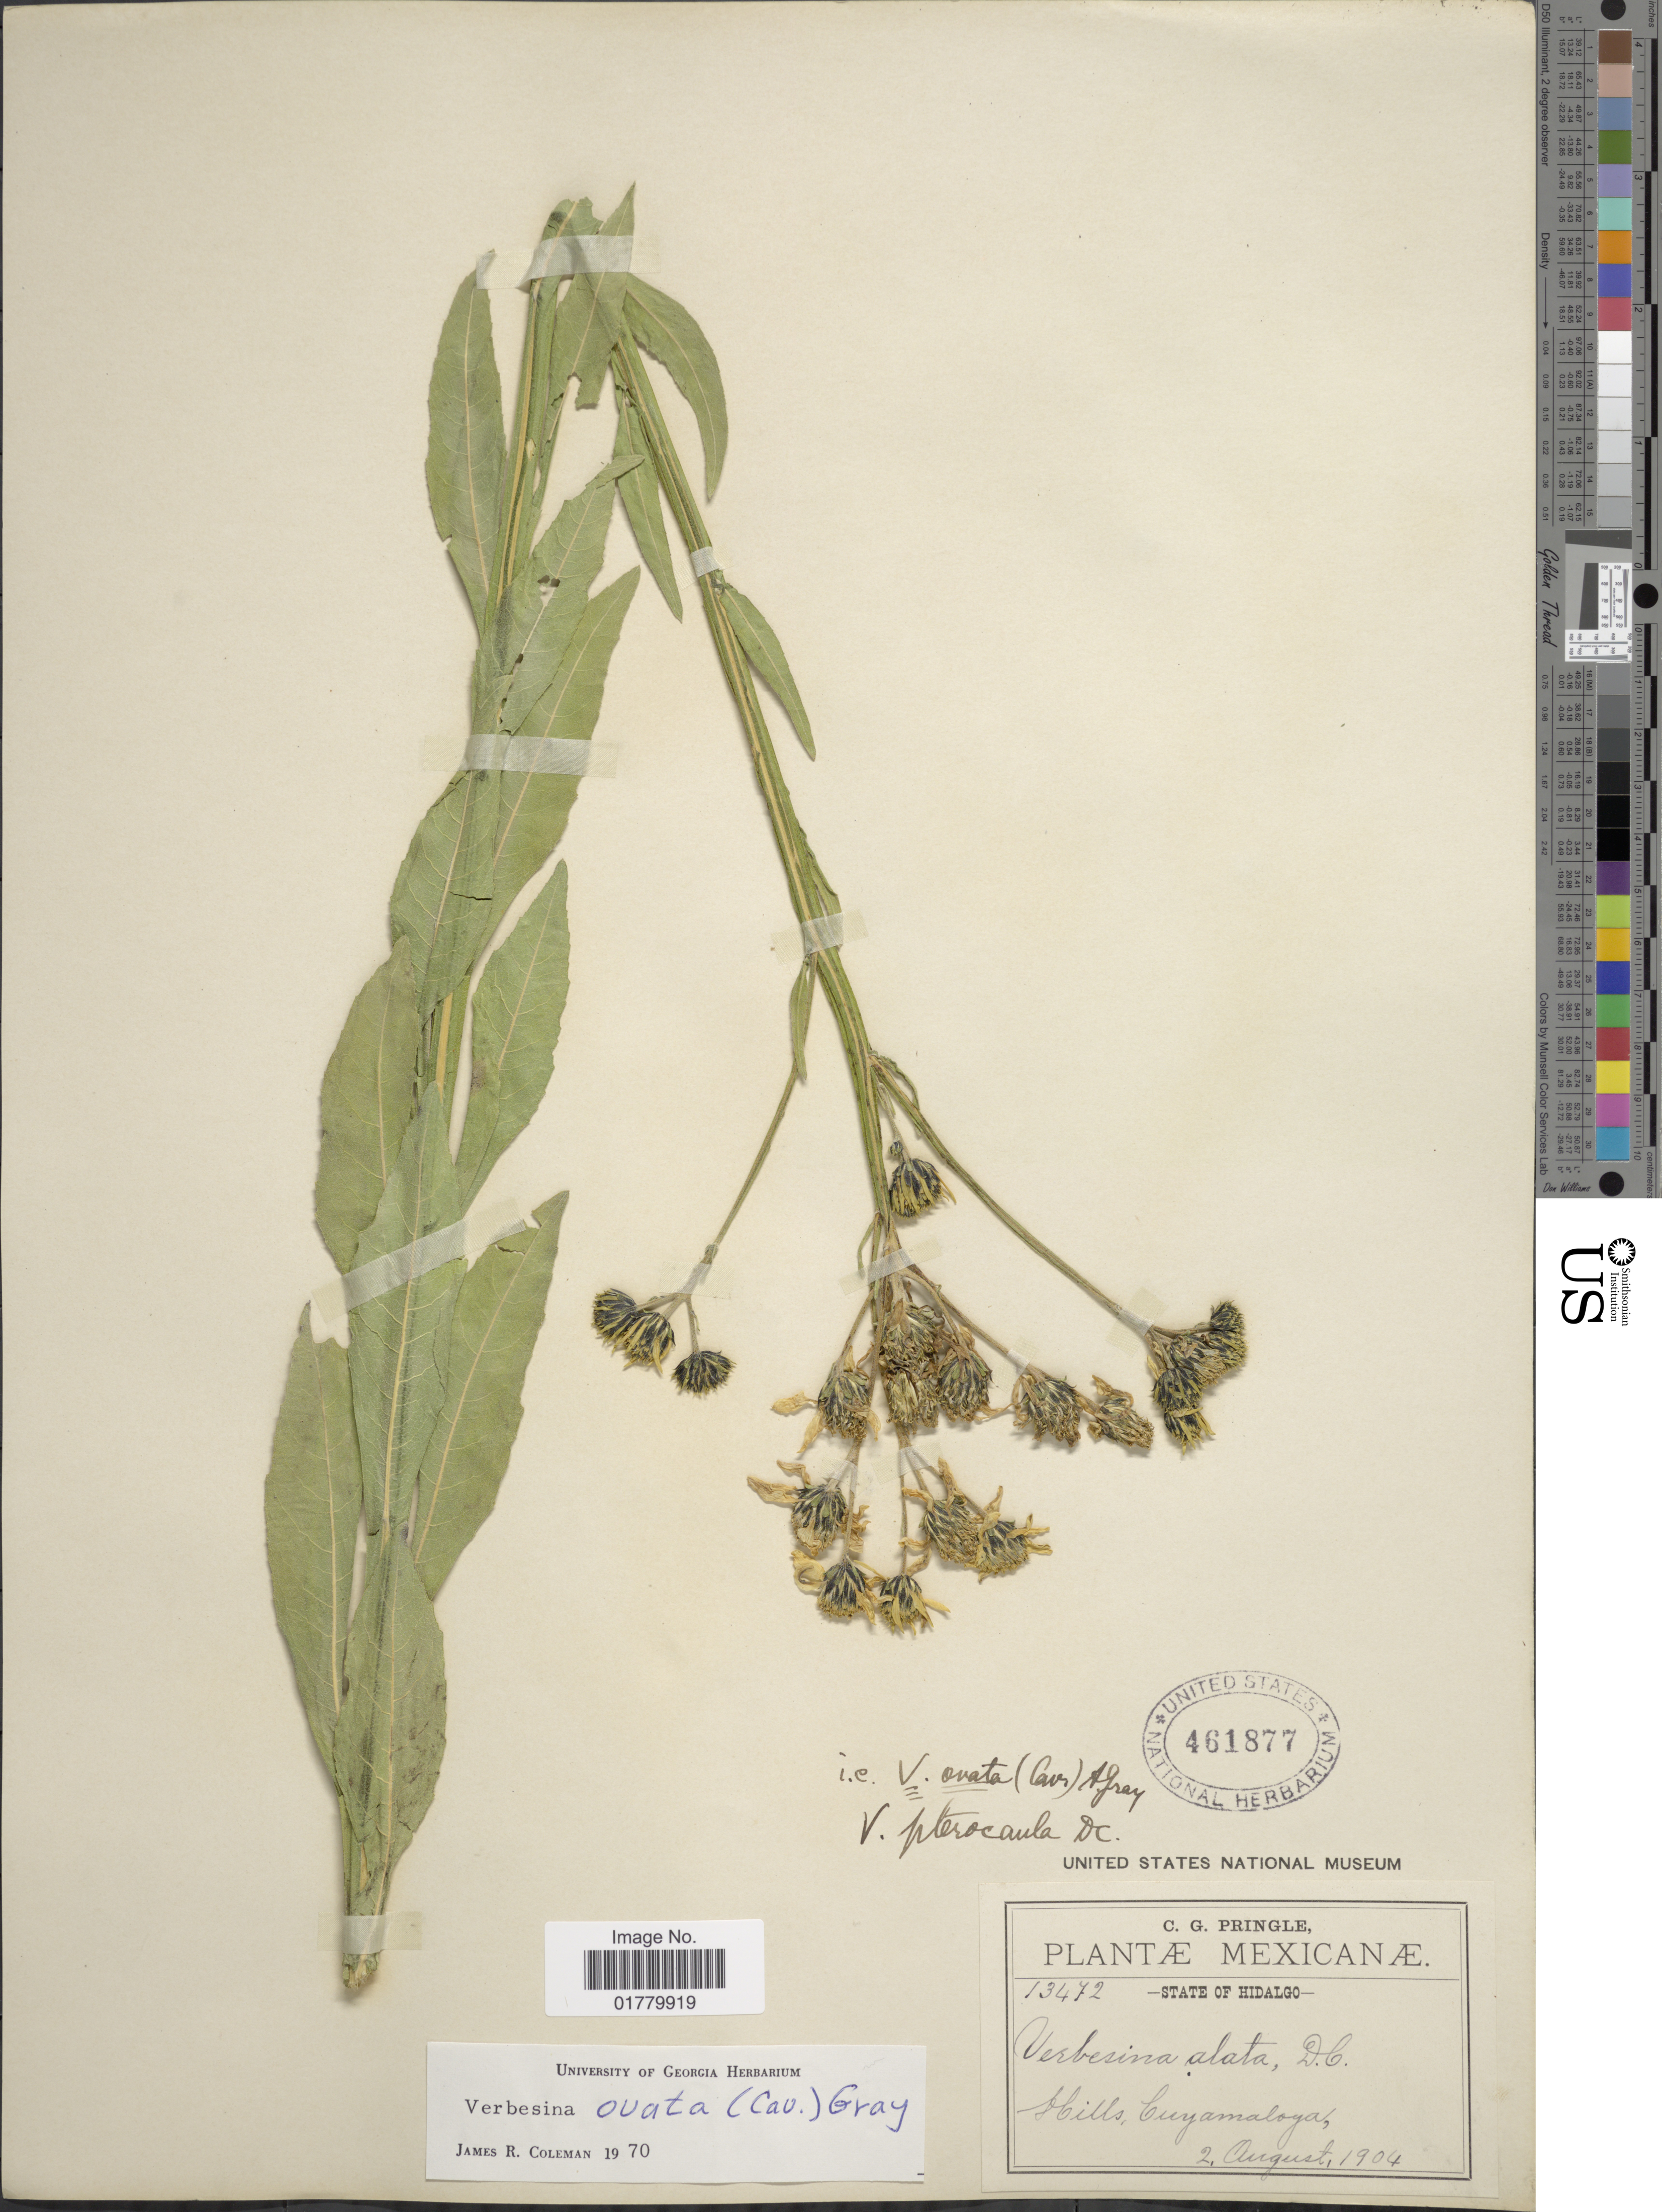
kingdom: Plantae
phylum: Tracheophyta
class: Magnoliopsida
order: Asterales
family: Asteraceae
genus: Verbesina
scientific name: Verbesina ovata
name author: (Cav.) A. Gray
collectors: C. G. Pringle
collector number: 13472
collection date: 1904-08-02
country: Mexico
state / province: Hidalgo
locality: Hills, Cuyamaloya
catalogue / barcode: US 461877